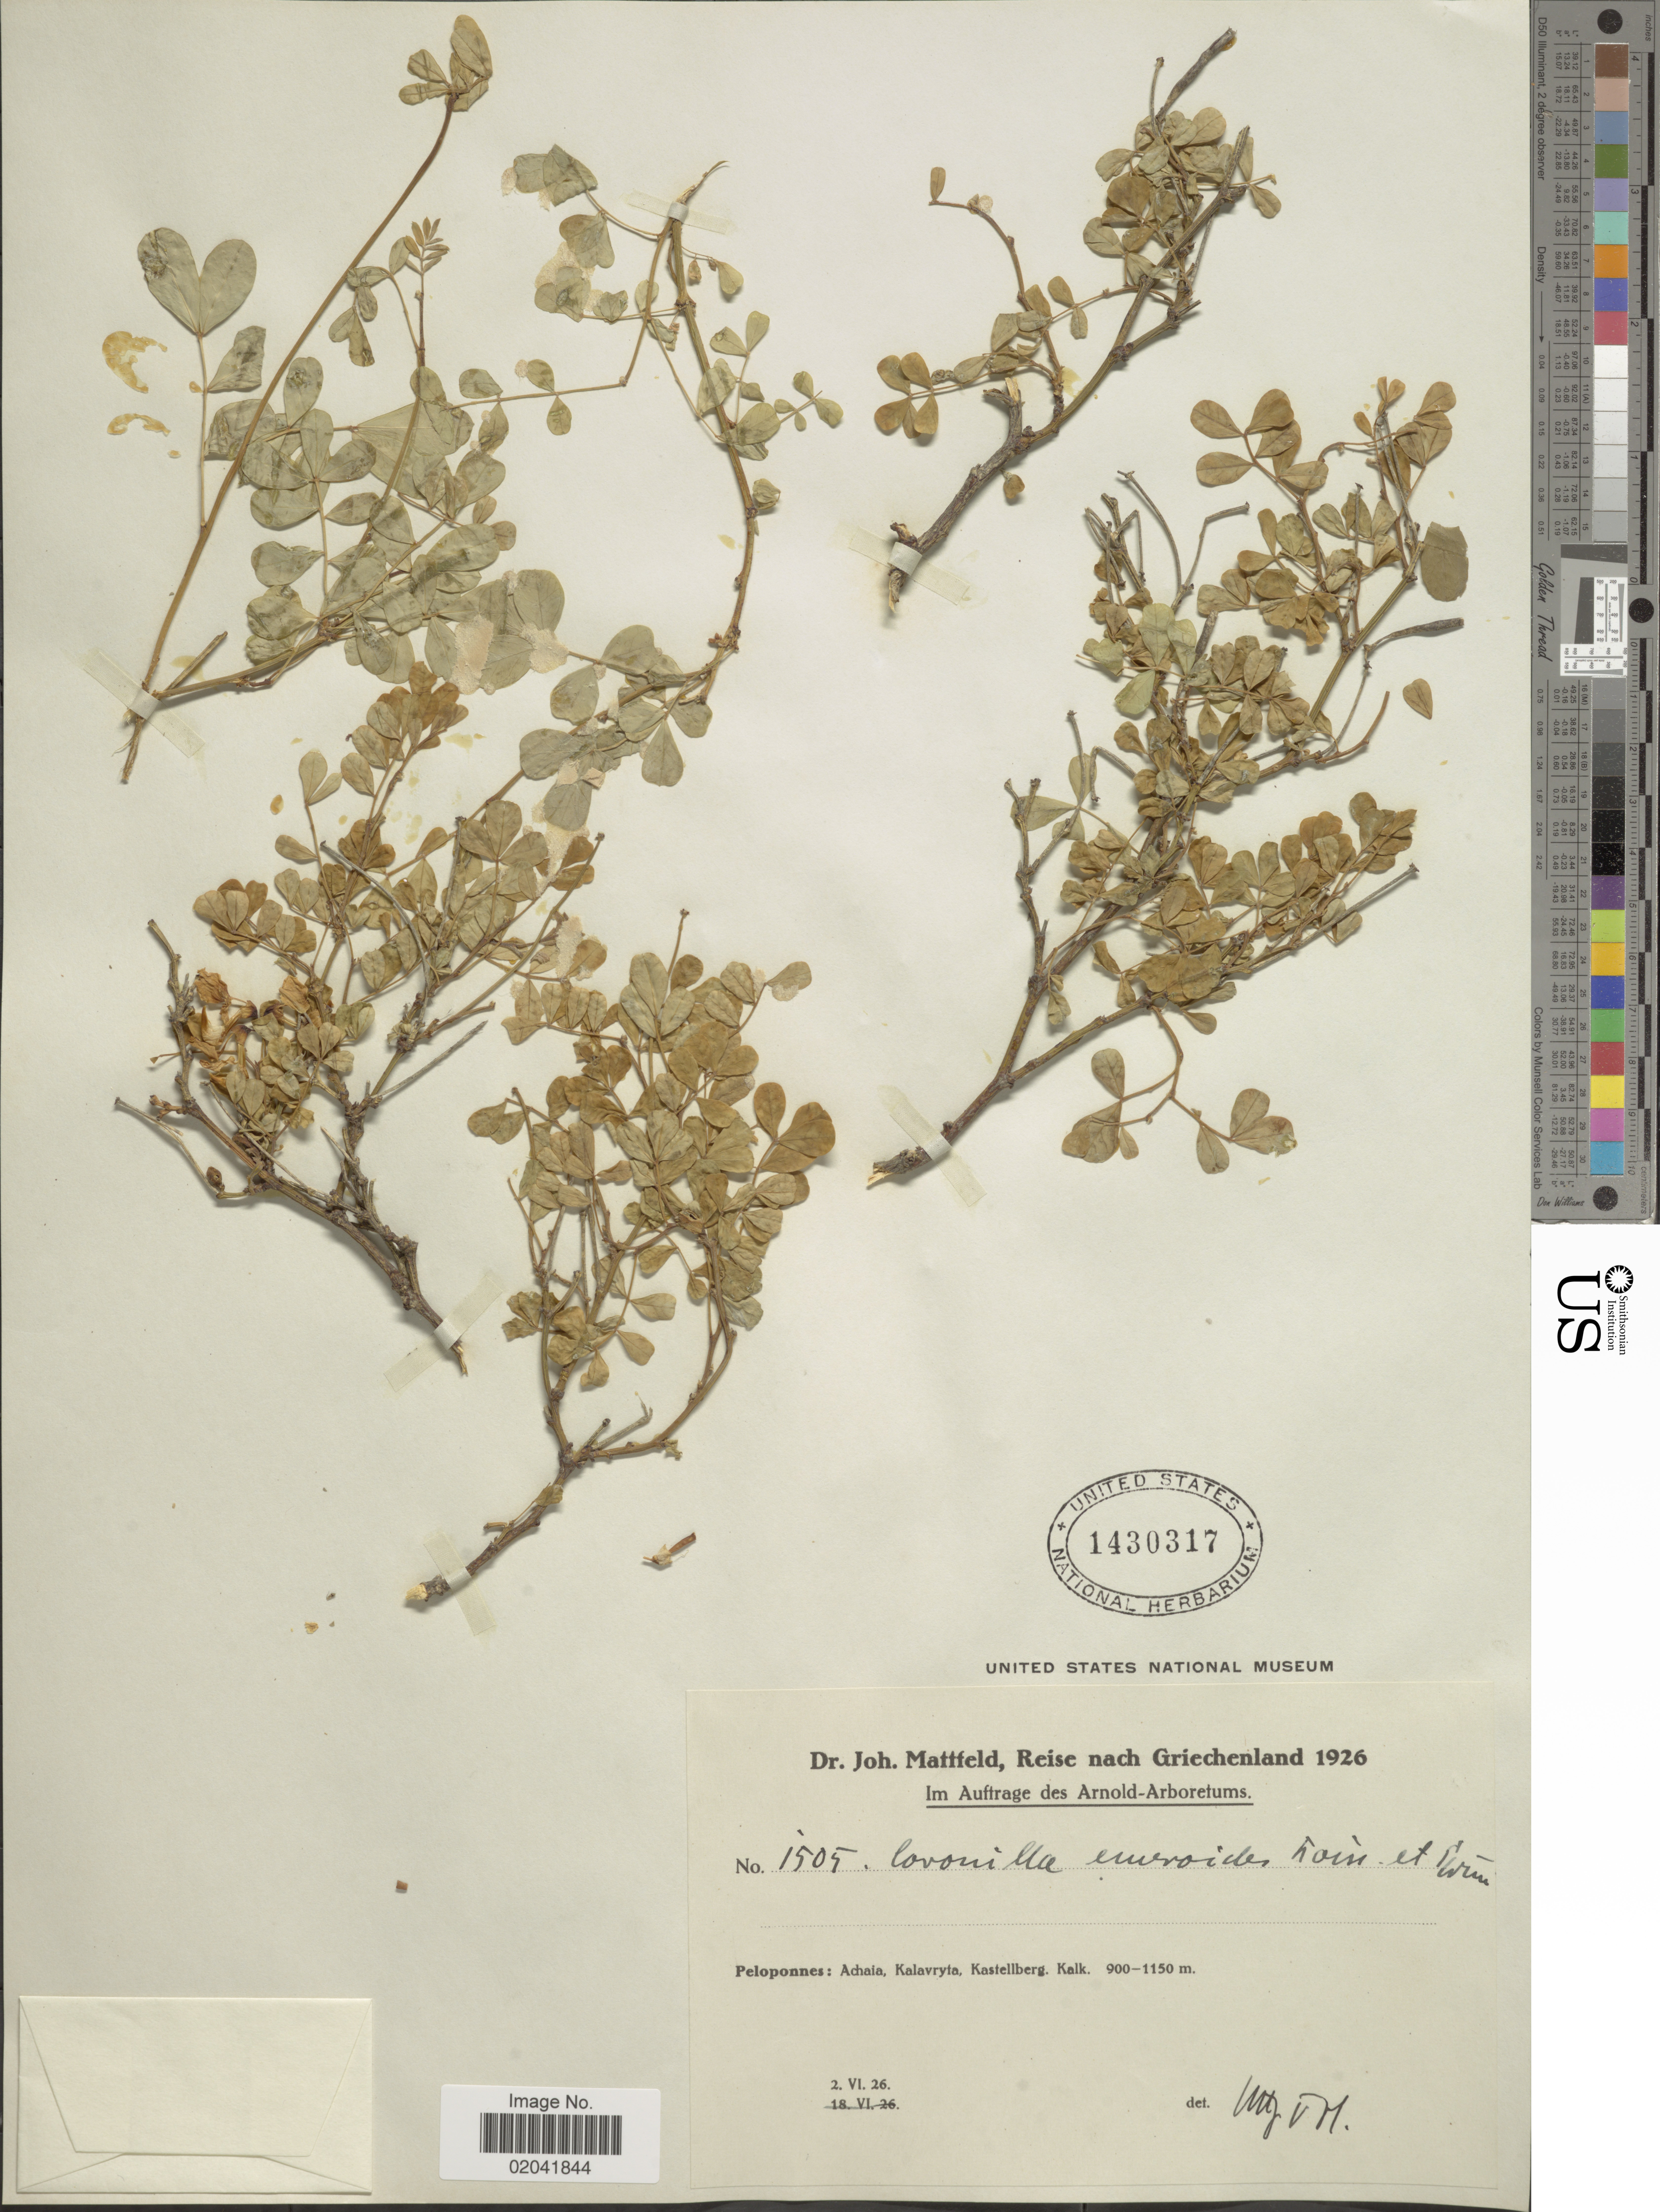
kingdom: Plantae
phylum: Tracheophyta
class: Magnoliopsida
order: Fabales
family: Fabaceae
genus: Coronilla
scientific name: Coronilla emeroides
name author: Boiss. & Spruner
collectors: J. Mattfeld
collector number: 1505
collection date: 1926-06-02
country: Greece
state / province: Peloponnese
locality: Achaia, Kalavryta, Kastellberg, Kalk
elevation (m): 900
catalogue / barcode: US 1430317